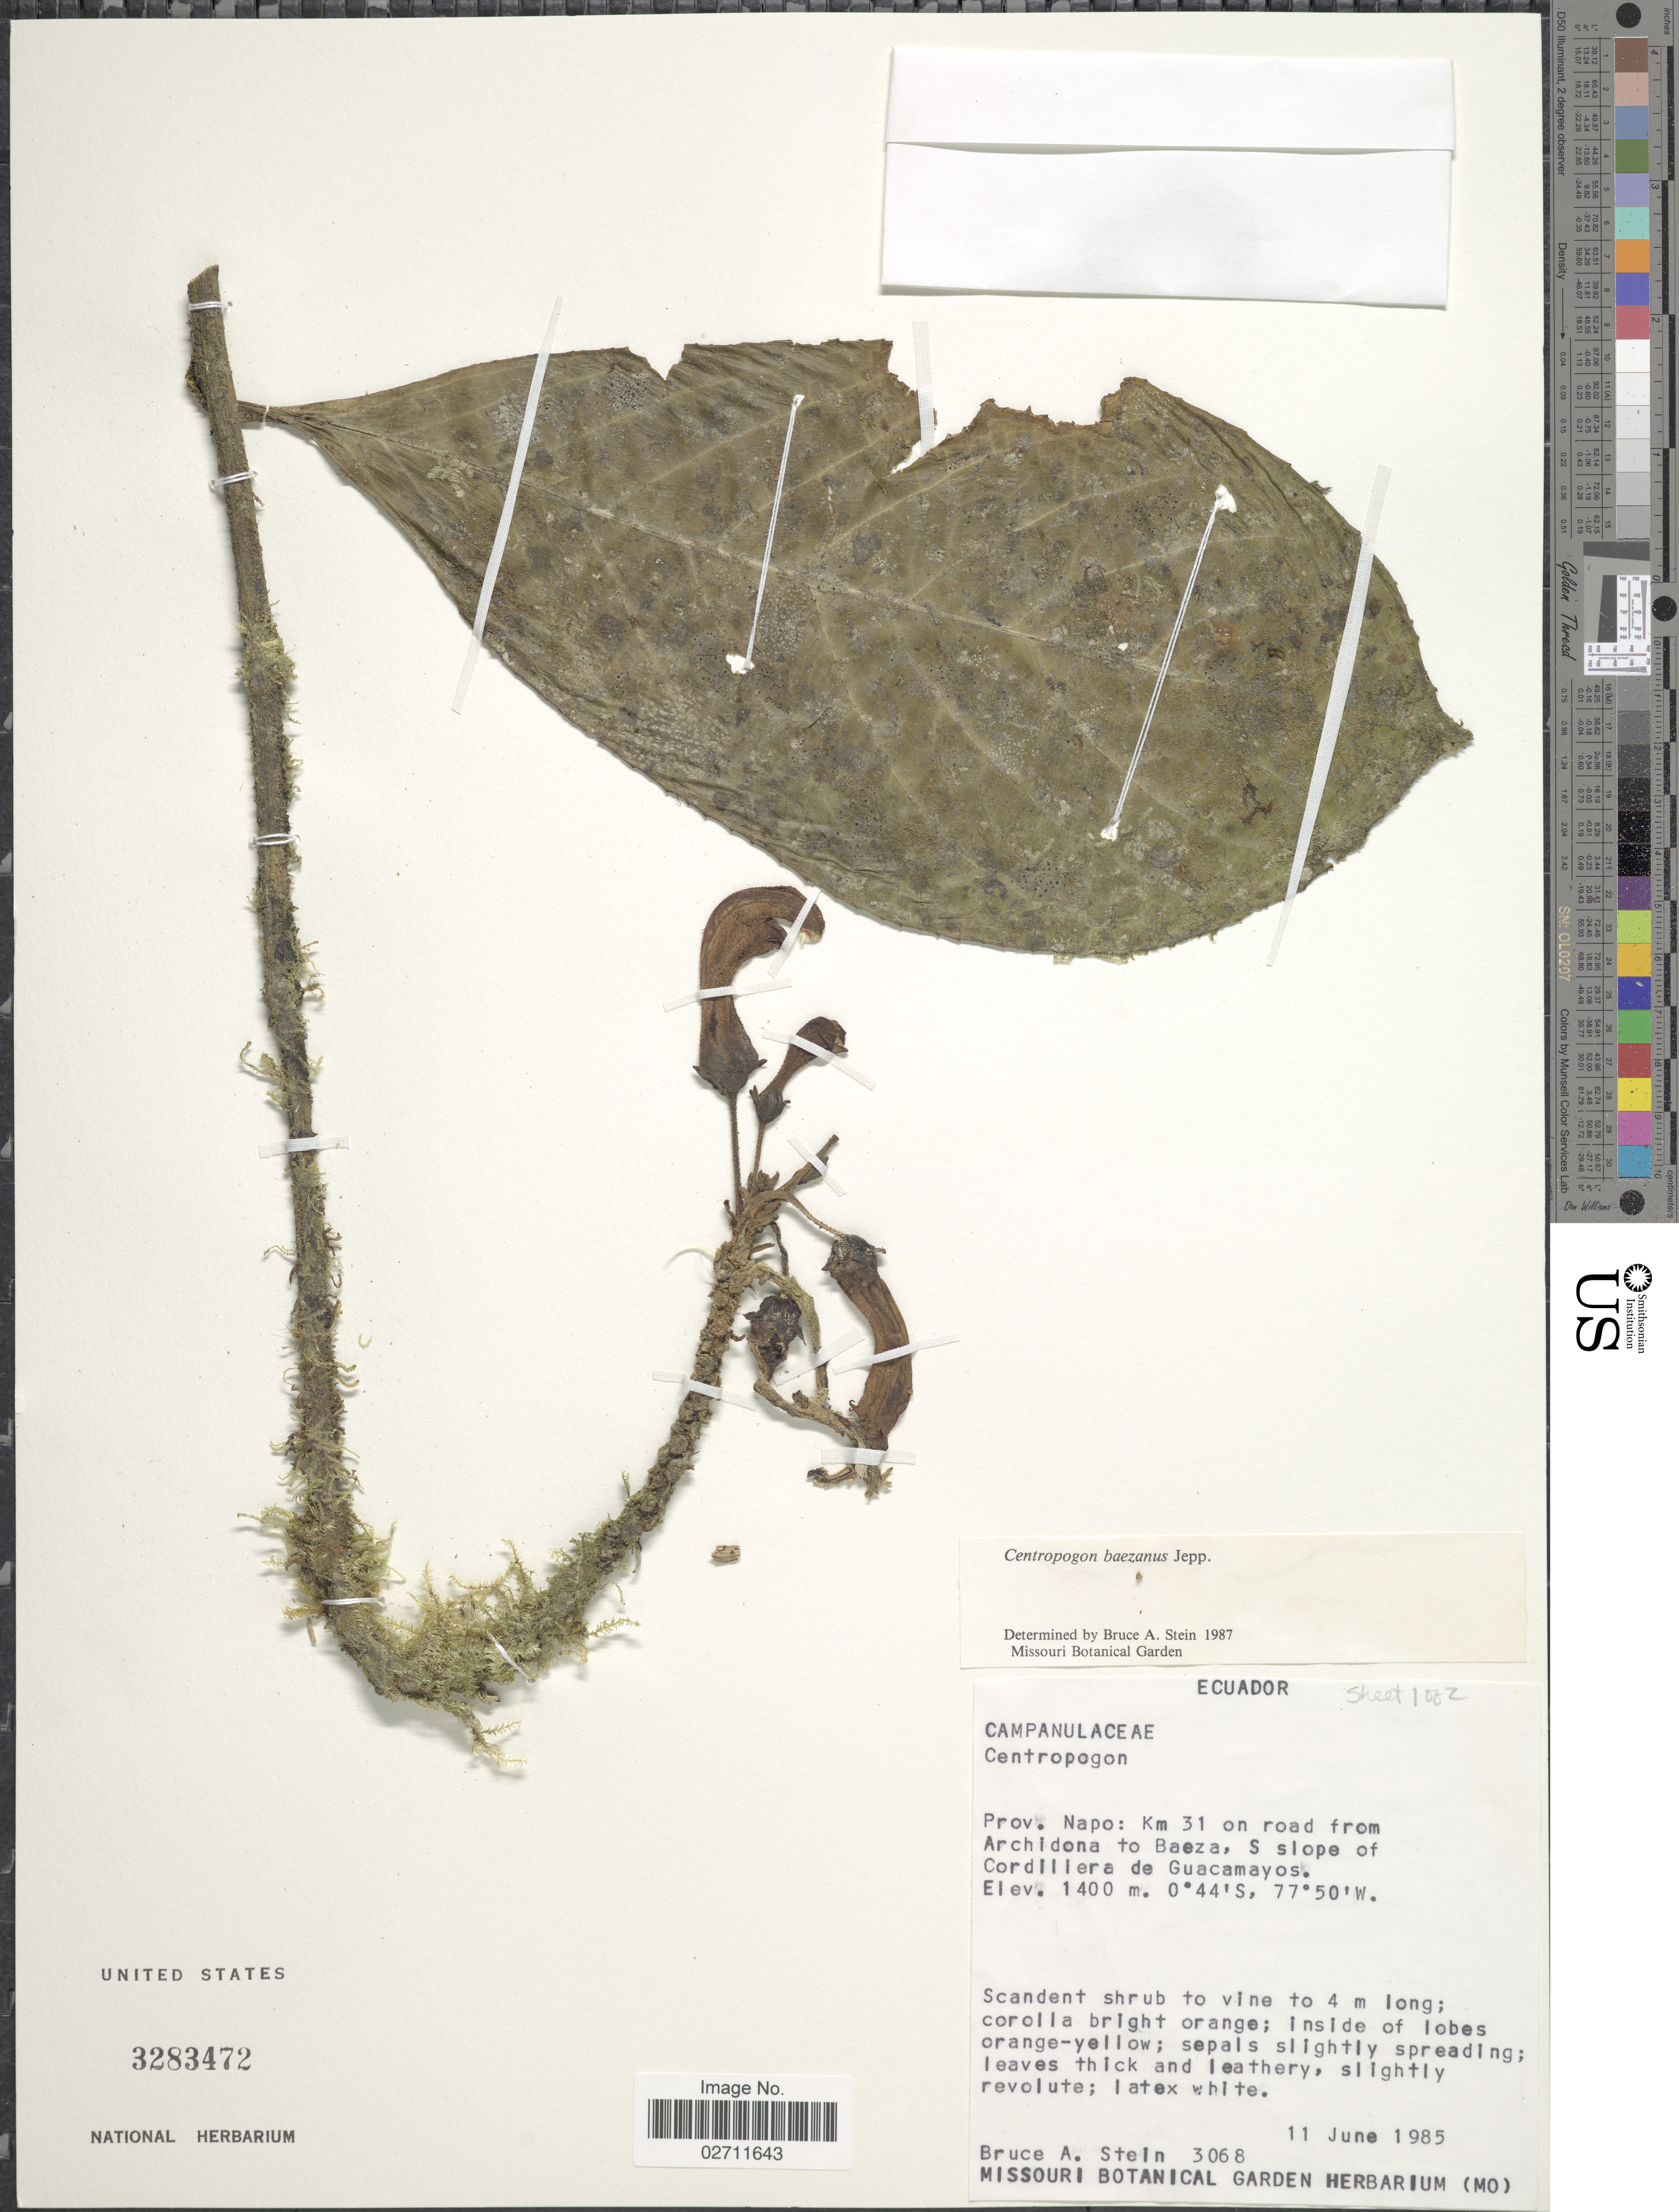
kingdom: Plantae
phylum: Tracheophyta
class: Magnoliopsida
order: Asterales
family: Campanulaceae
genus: Centropogon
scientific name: Centropogon baezanus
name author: Jeppesen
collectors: B. A. Stein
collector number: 3068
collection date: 1985-06-11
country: Ecuador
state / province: Napo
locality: Km 31 on road from Archidona to Baeza, S slope of Cordillera de Guacamayos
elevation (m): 1400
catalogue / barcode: US 3283472